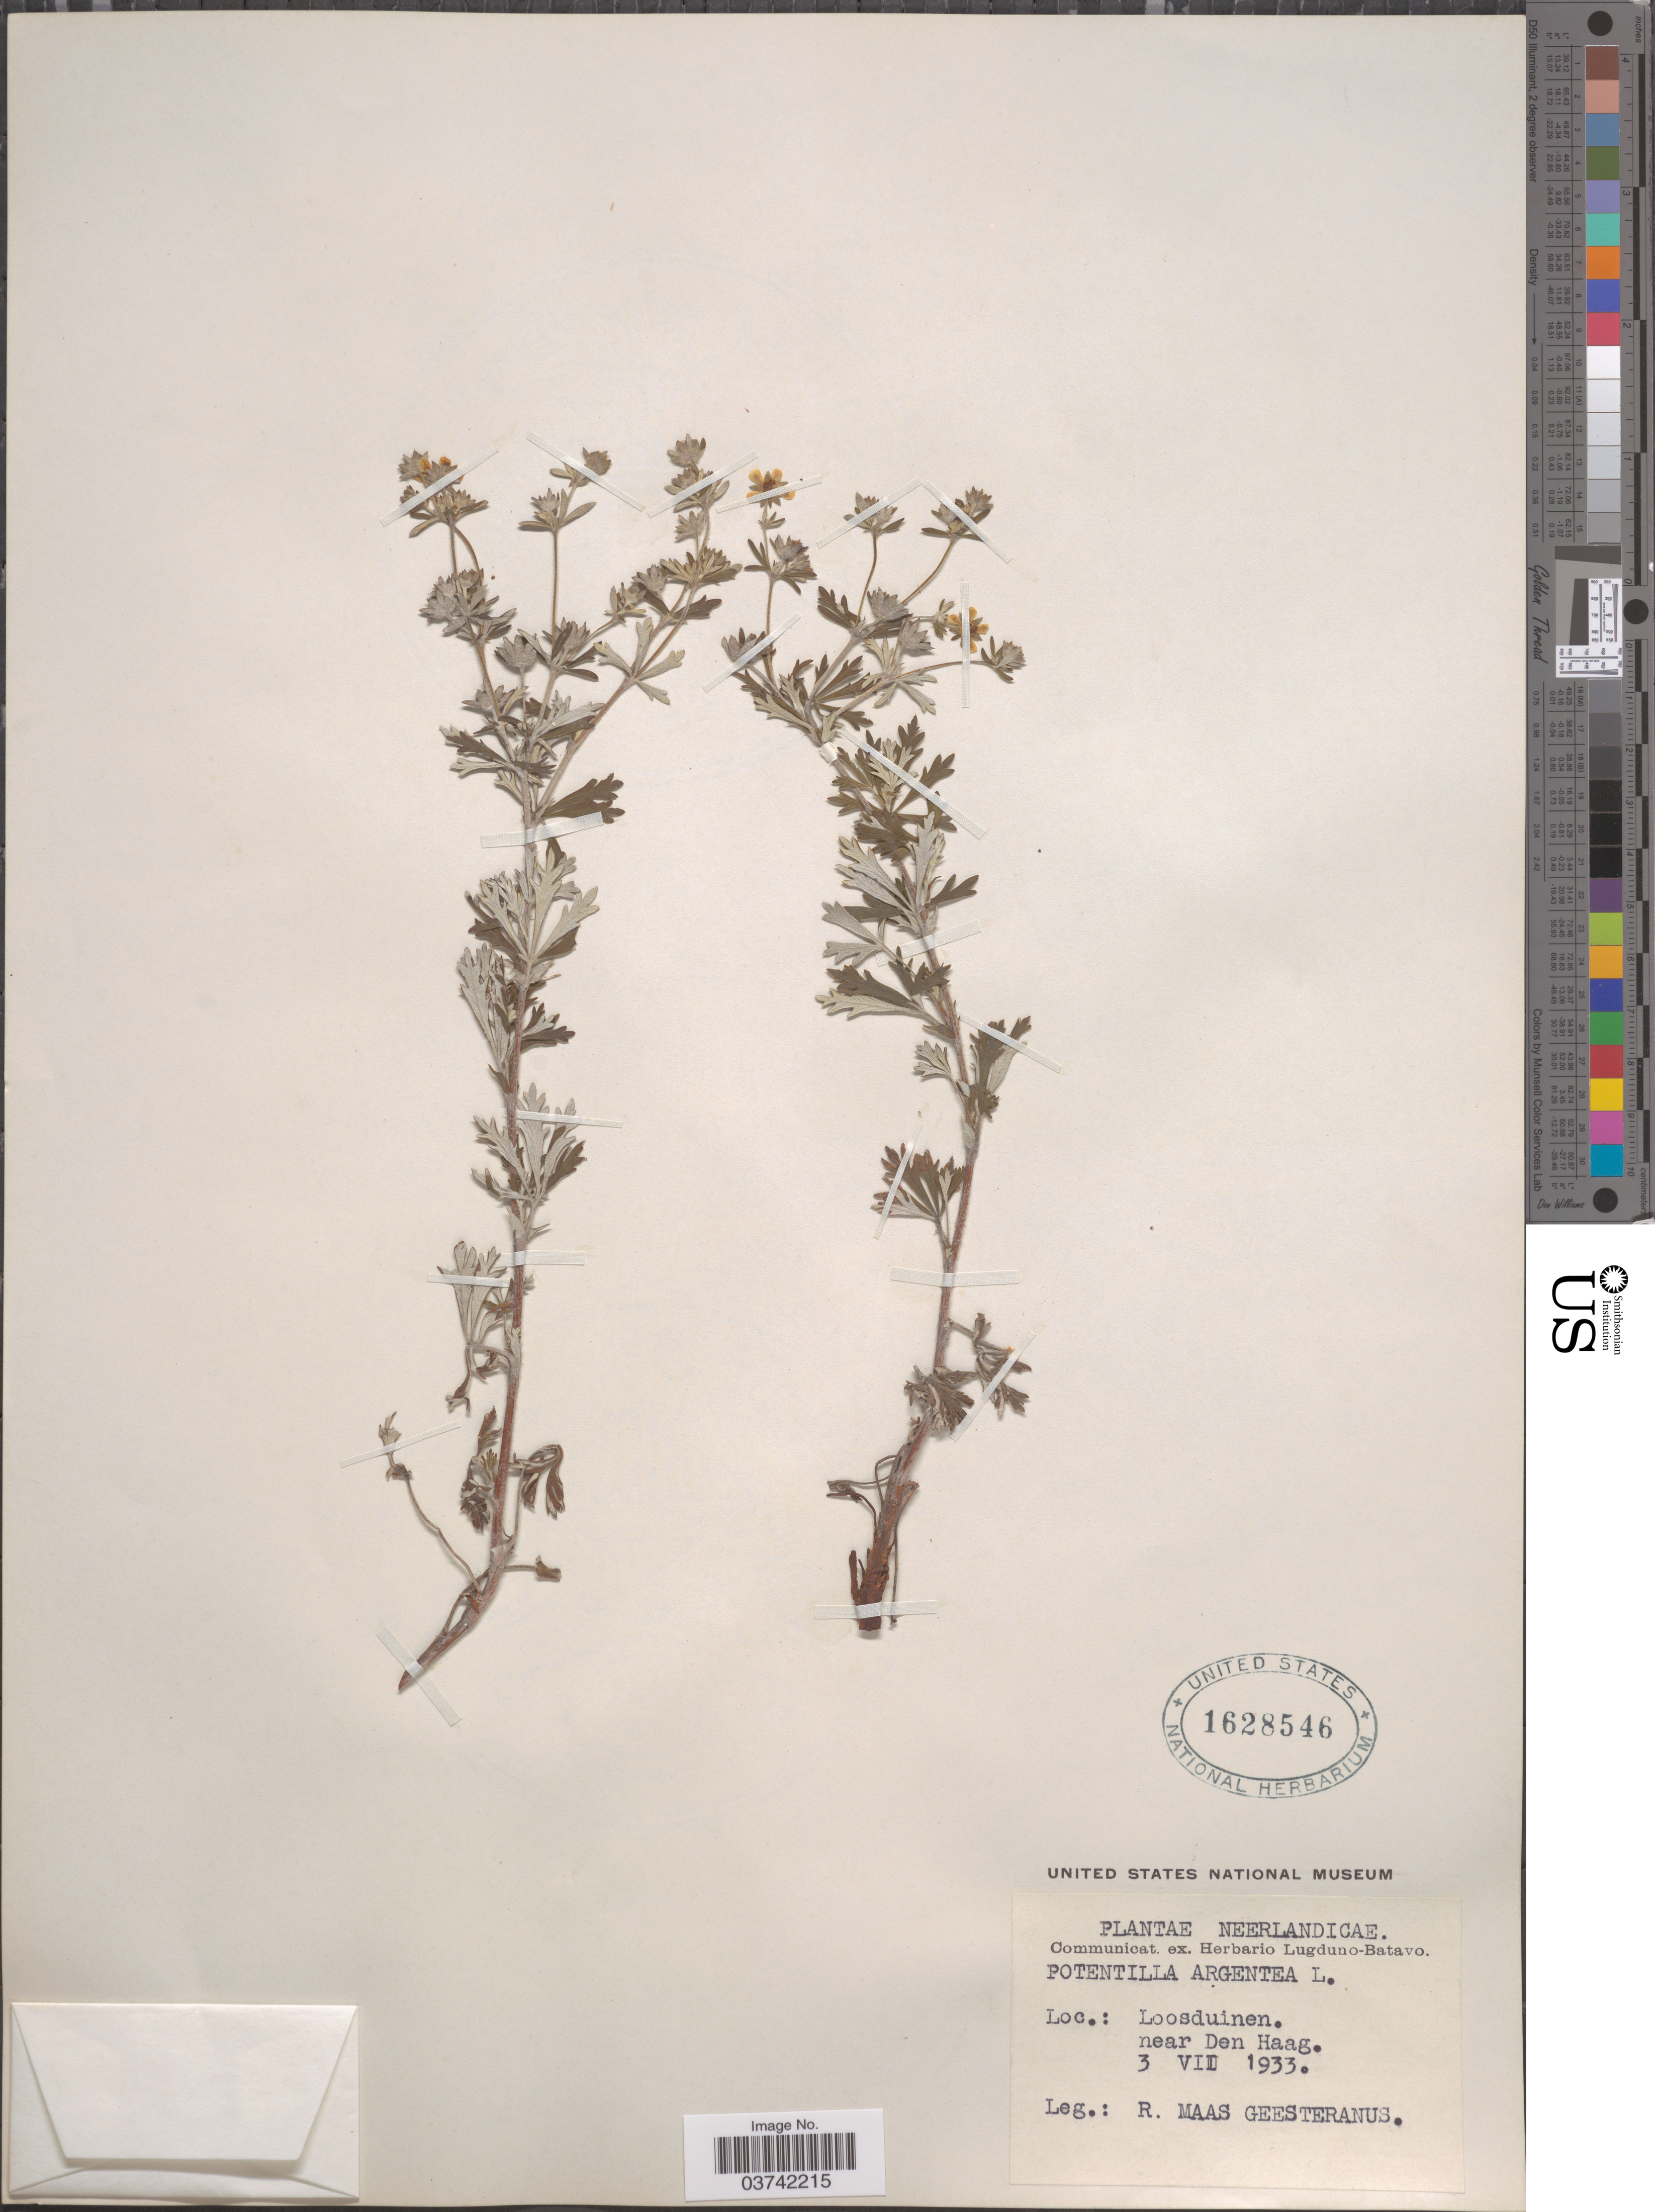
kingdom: Plantae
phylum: Tracheophyta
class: Magnoliopsida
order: Rosales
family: Rosaceae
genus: Potentilla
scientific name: Potentilla argentea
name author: L.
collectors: R. A. Maas Geesteranus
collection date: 1933-07-03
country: Netherlands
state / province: Zuid Holland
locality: Loosduinen. Near Den Haag.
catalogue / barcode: US 1628546